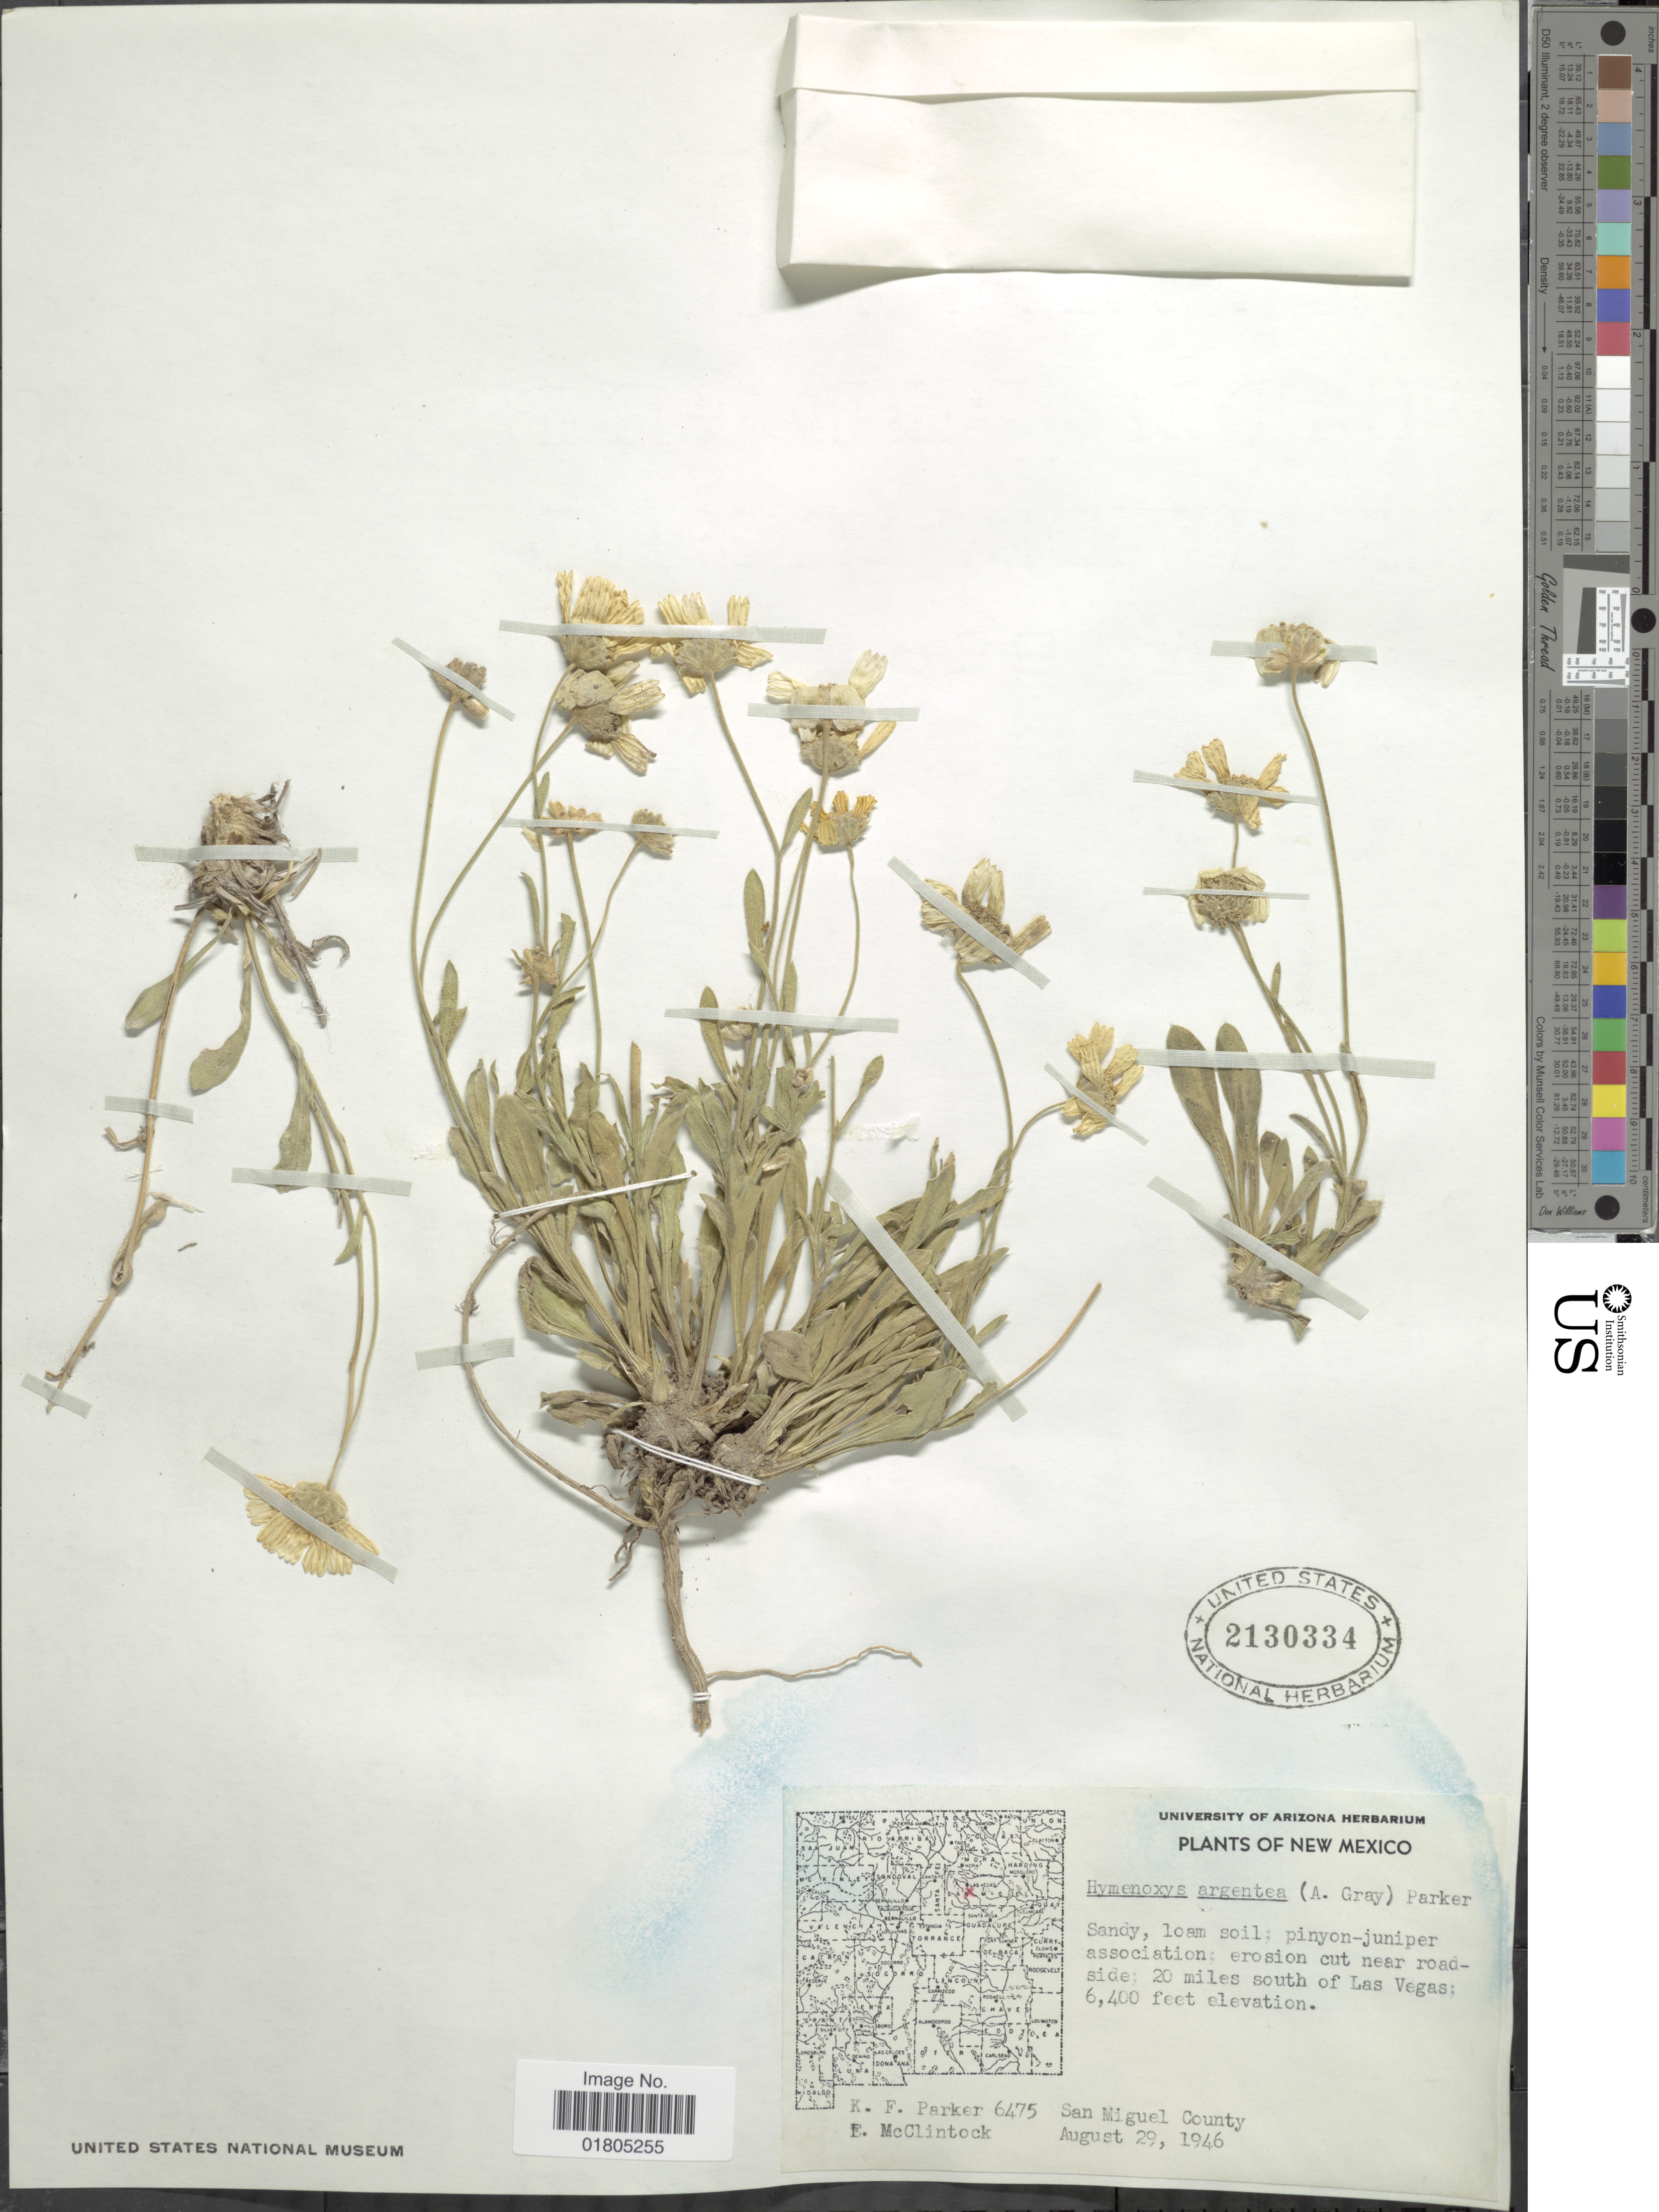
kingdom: Plantae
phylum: Tracheophyta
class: Magnoliopsida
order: Asterales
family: Asteraceae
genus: Actinea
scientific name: Actinea argentea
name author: (A. Gray) Kuntze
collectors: K. F. Parker & E. McClintock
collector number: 6475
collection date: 1946-08-29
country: United States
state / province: New Mexico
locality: Erosion cut near roadside, 20 miles south of Las Vegas, San Miguel County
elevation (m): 1951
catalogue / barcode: US 2130334